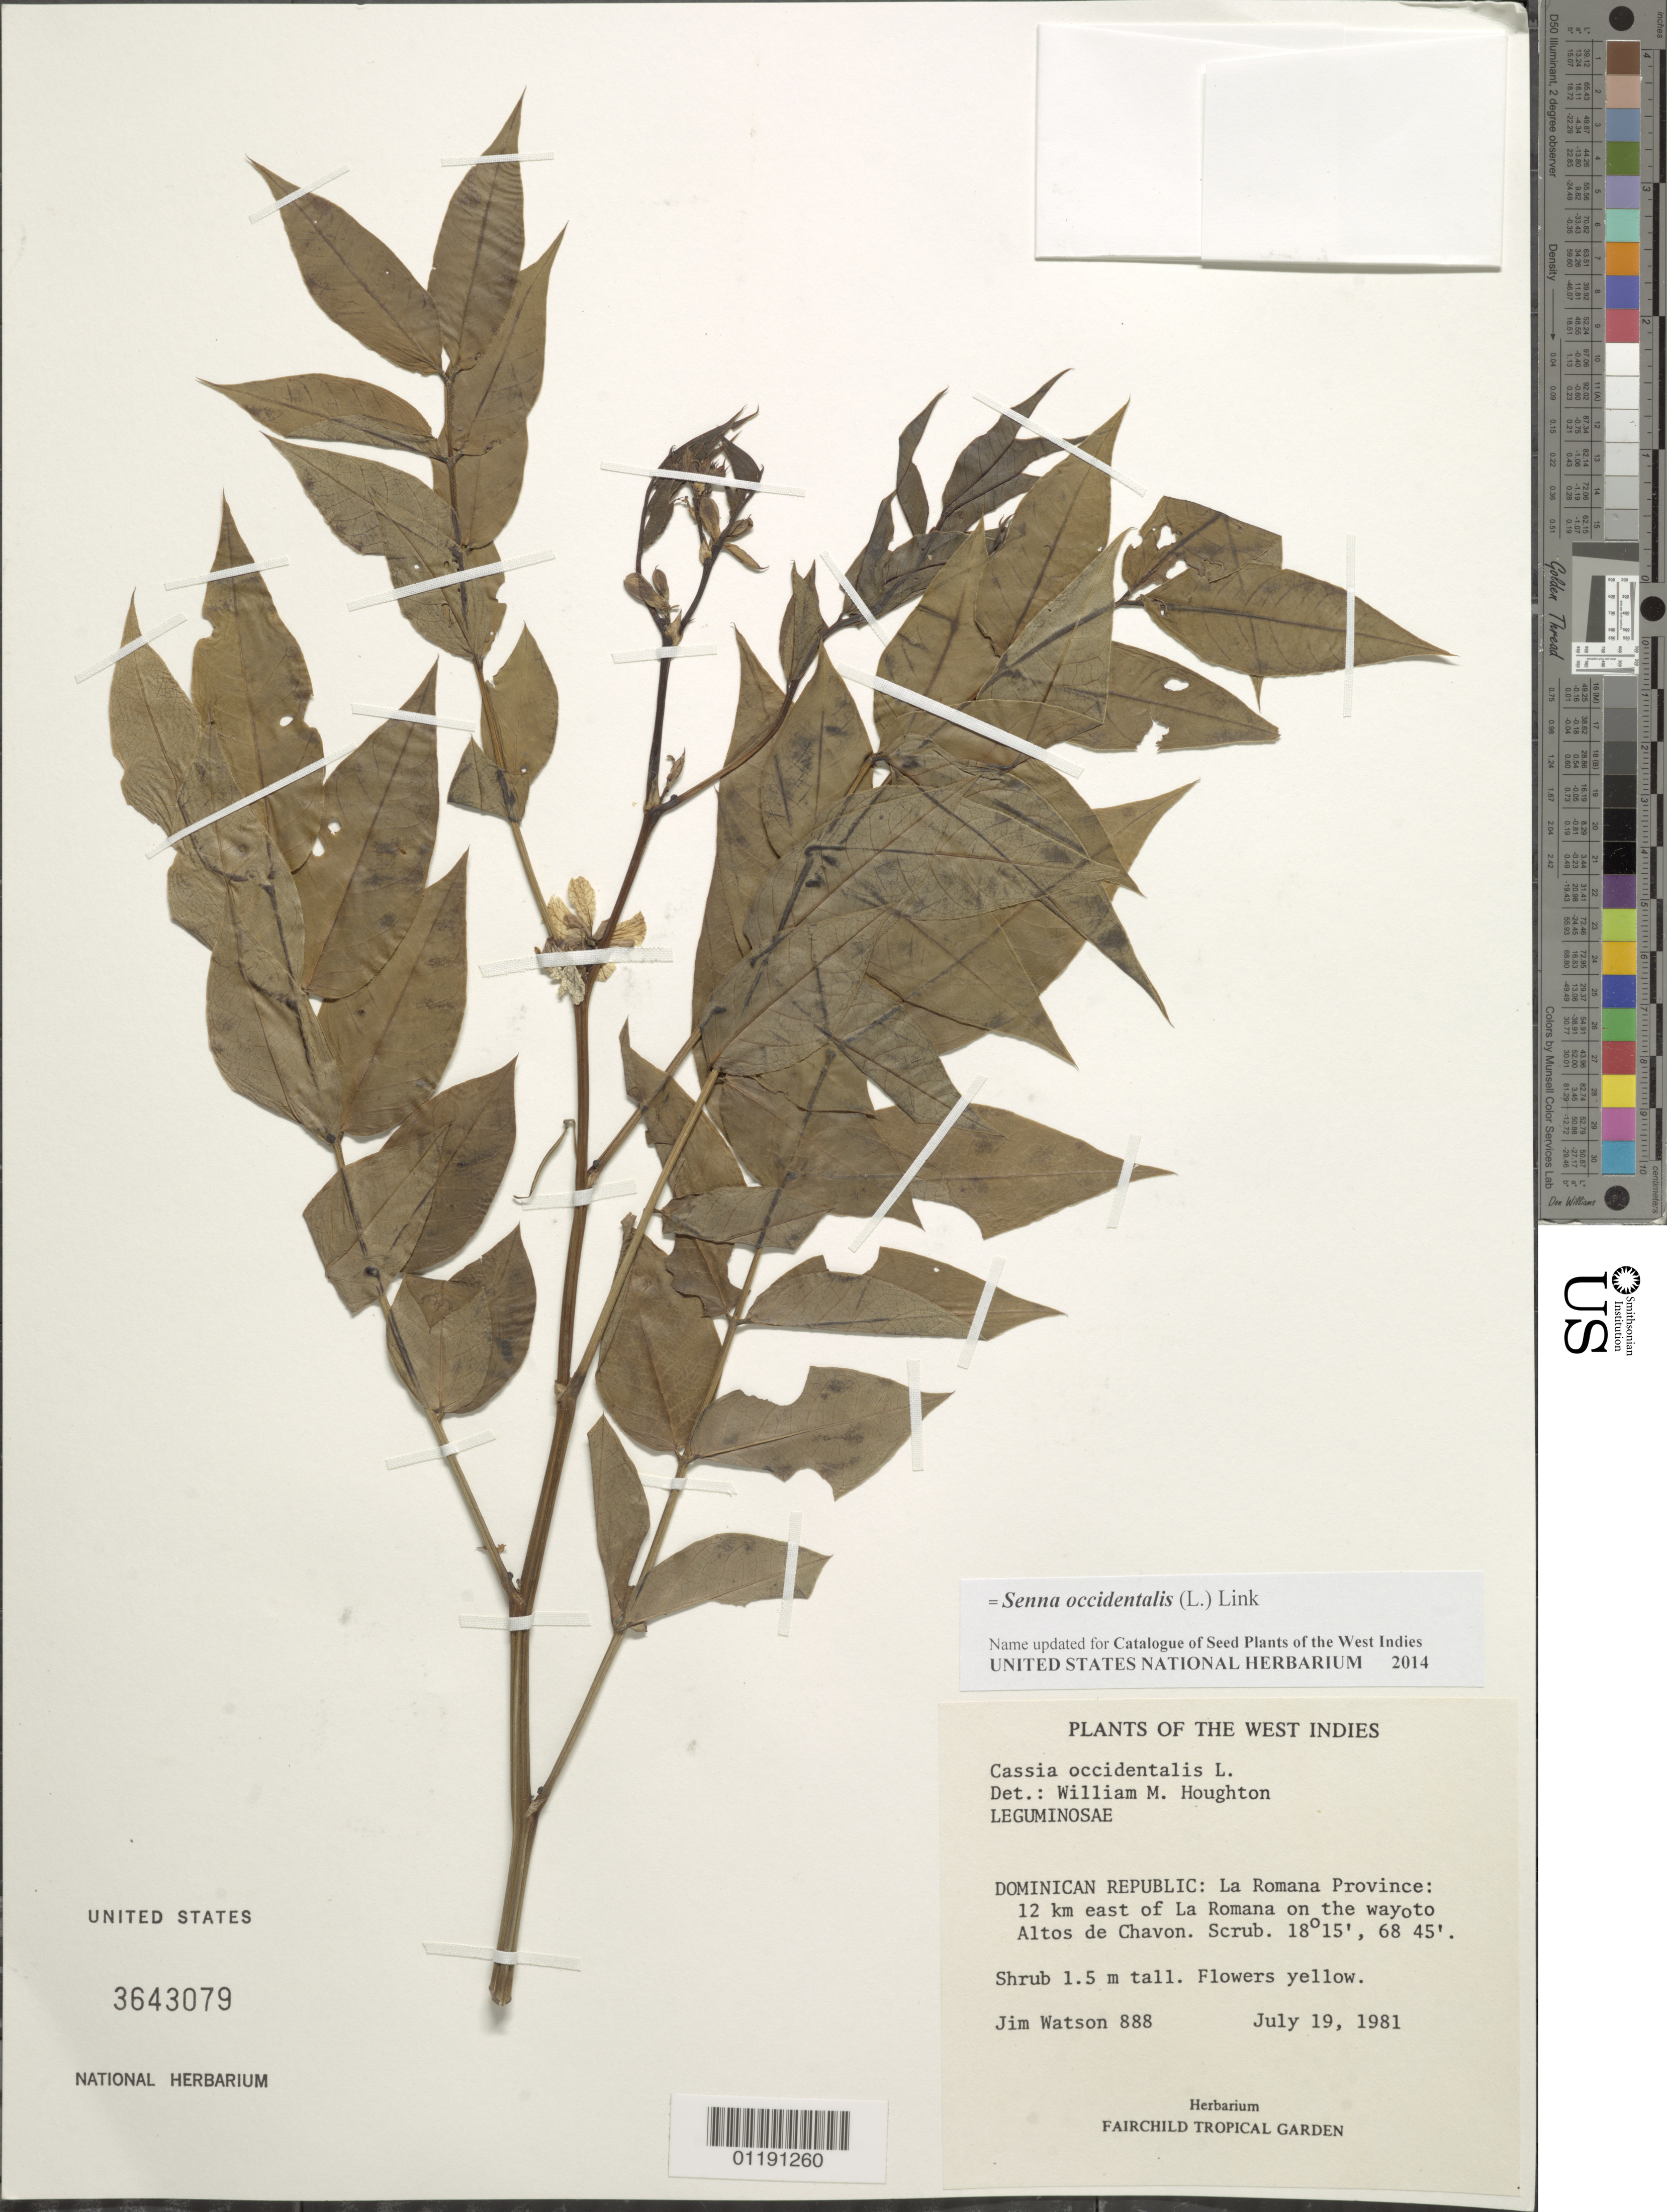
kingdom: Plantae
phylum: Tracheophyta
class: Magnoliopsida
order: Fabales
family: Fabaceae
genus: Senna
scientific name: Senna occidentalis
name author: (L.) Link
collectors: J. Watson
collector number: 888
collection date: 1981-07-19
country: Dominican Republic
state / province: La Romana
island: Hispaniola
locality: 12 km E of La Romana on the way to Altos de Chavon.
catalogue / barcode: US 3643079